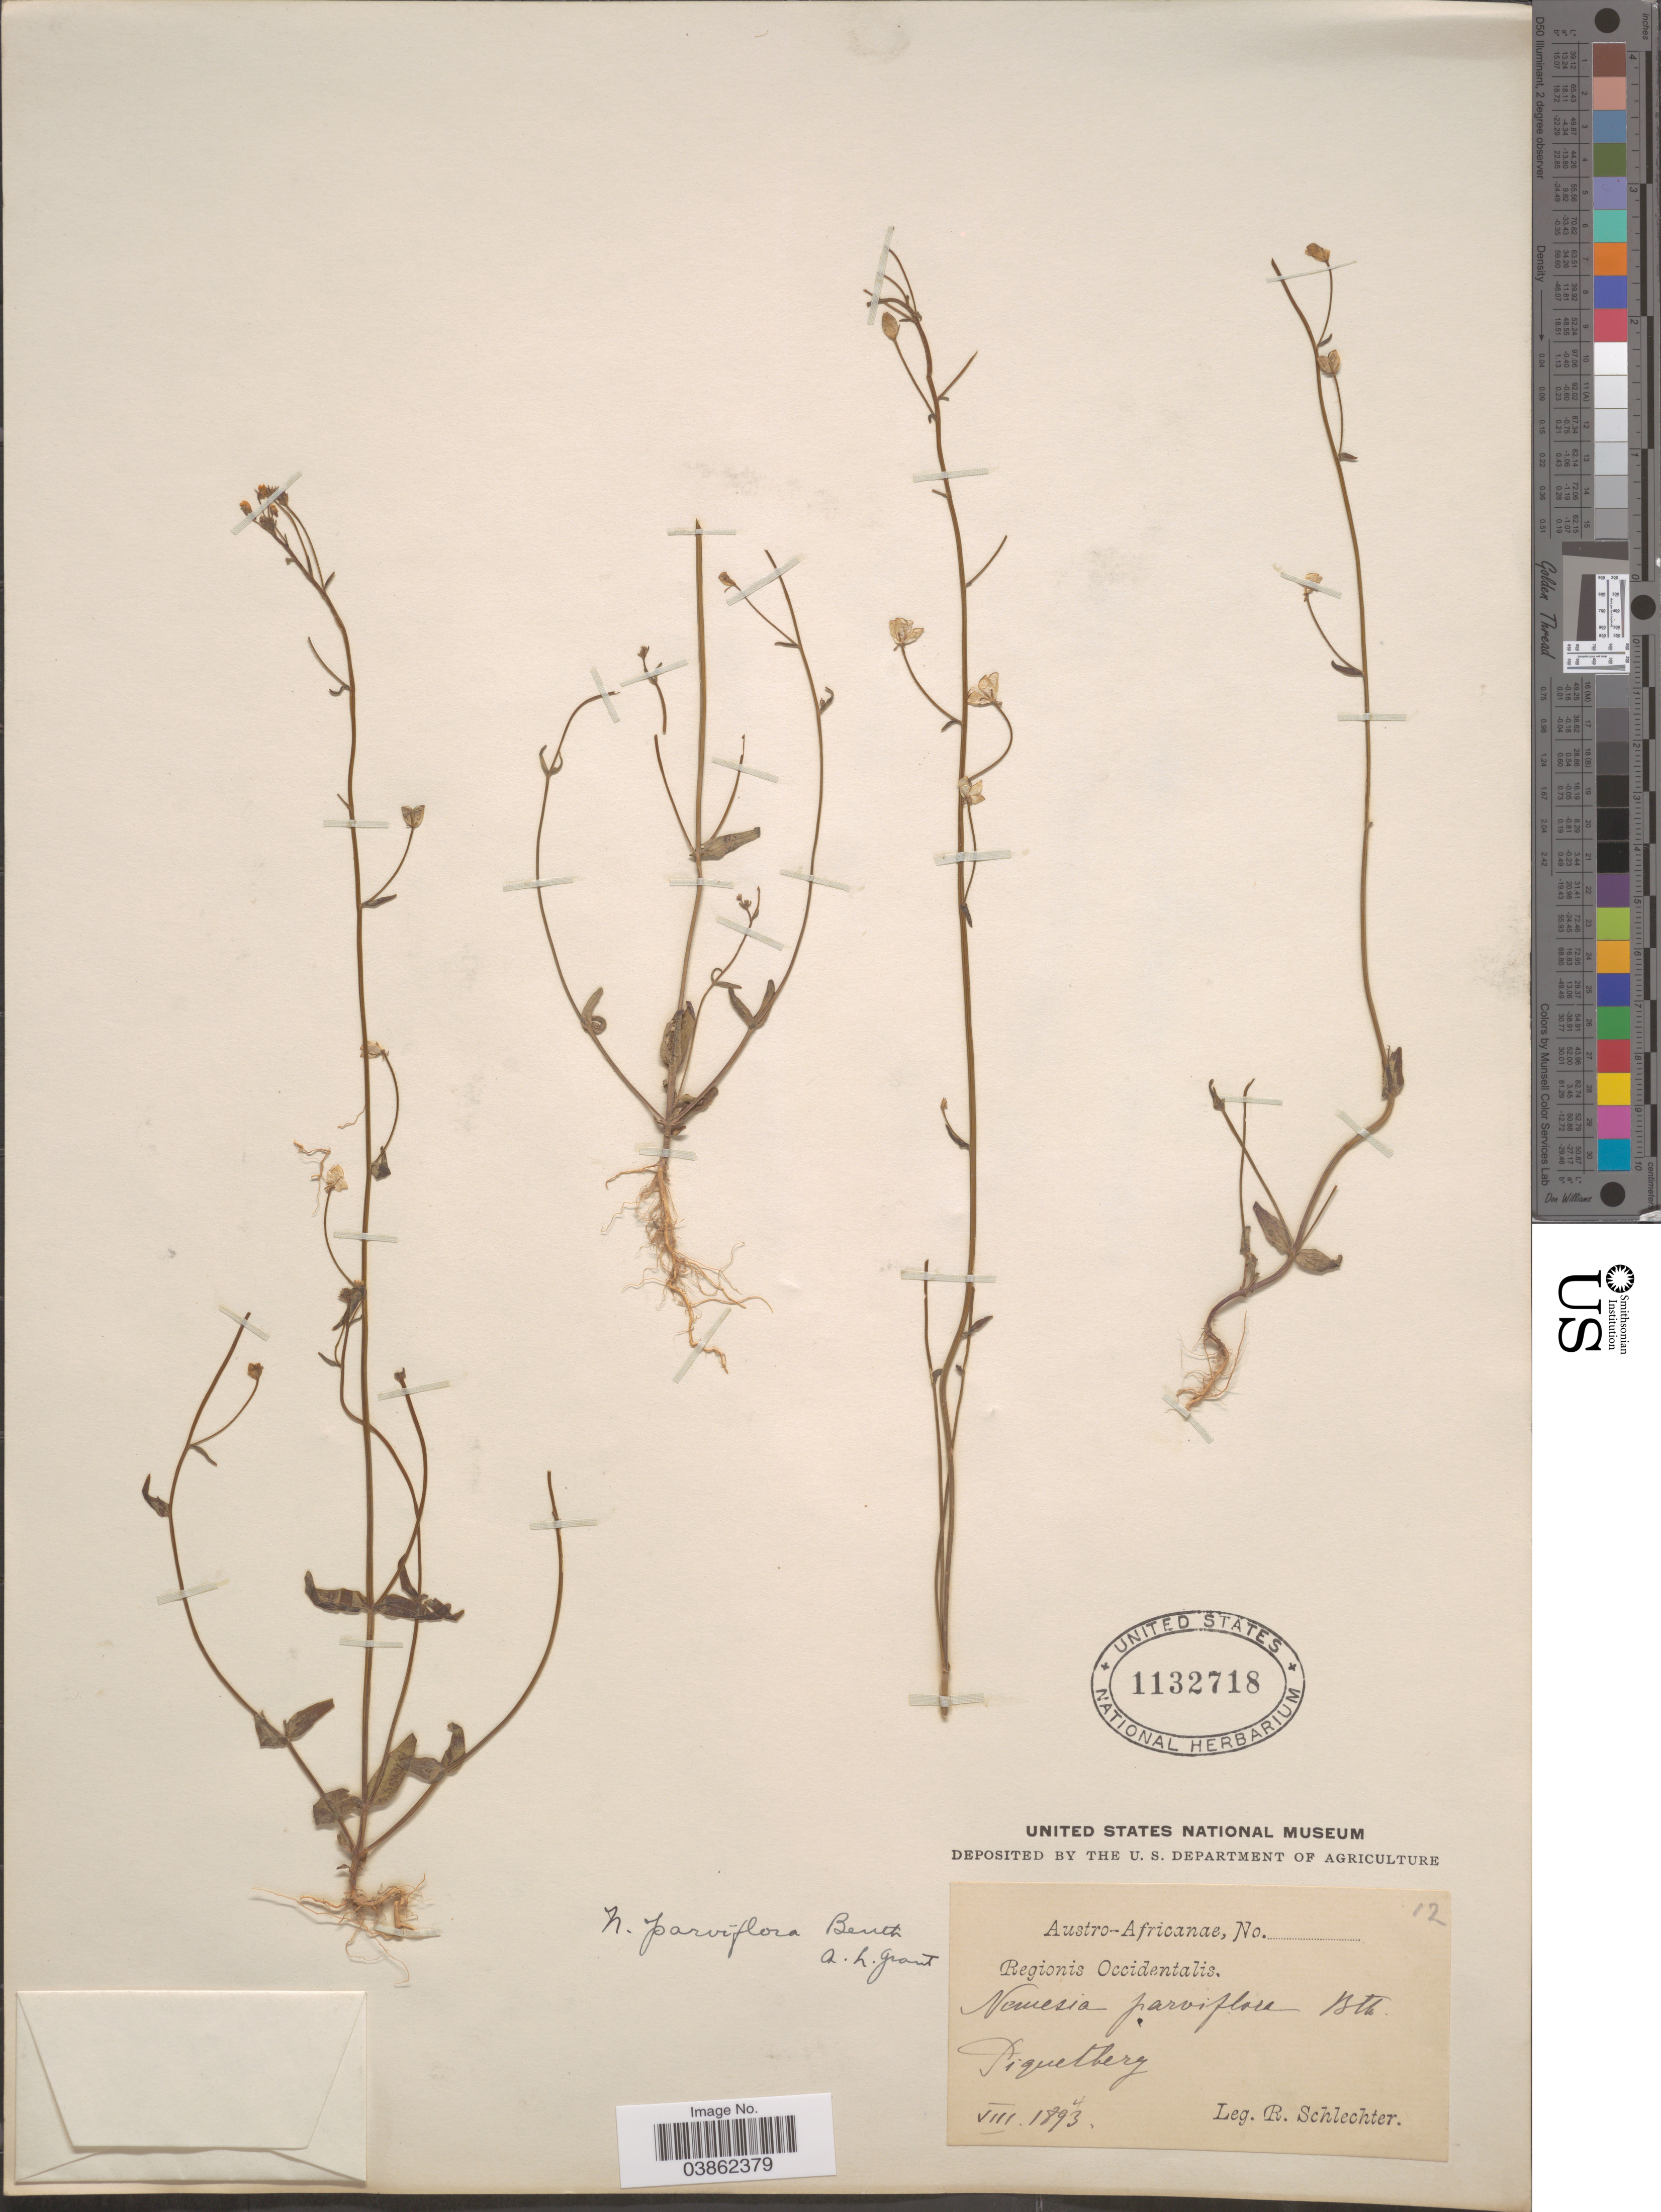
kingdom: Plantae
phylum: Tracheophyta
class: Magnoliopsida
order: Lamiales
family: Scrophulariaceae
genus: Nemesia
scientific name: Nemesia parviflora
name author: Benth.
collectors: F. R. R. Schlechter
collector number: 12?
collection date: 1893-08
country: South Africa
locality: Austro-Africanae. Regionis Occidentalis. Piquetberg.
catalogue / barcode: US 1132718